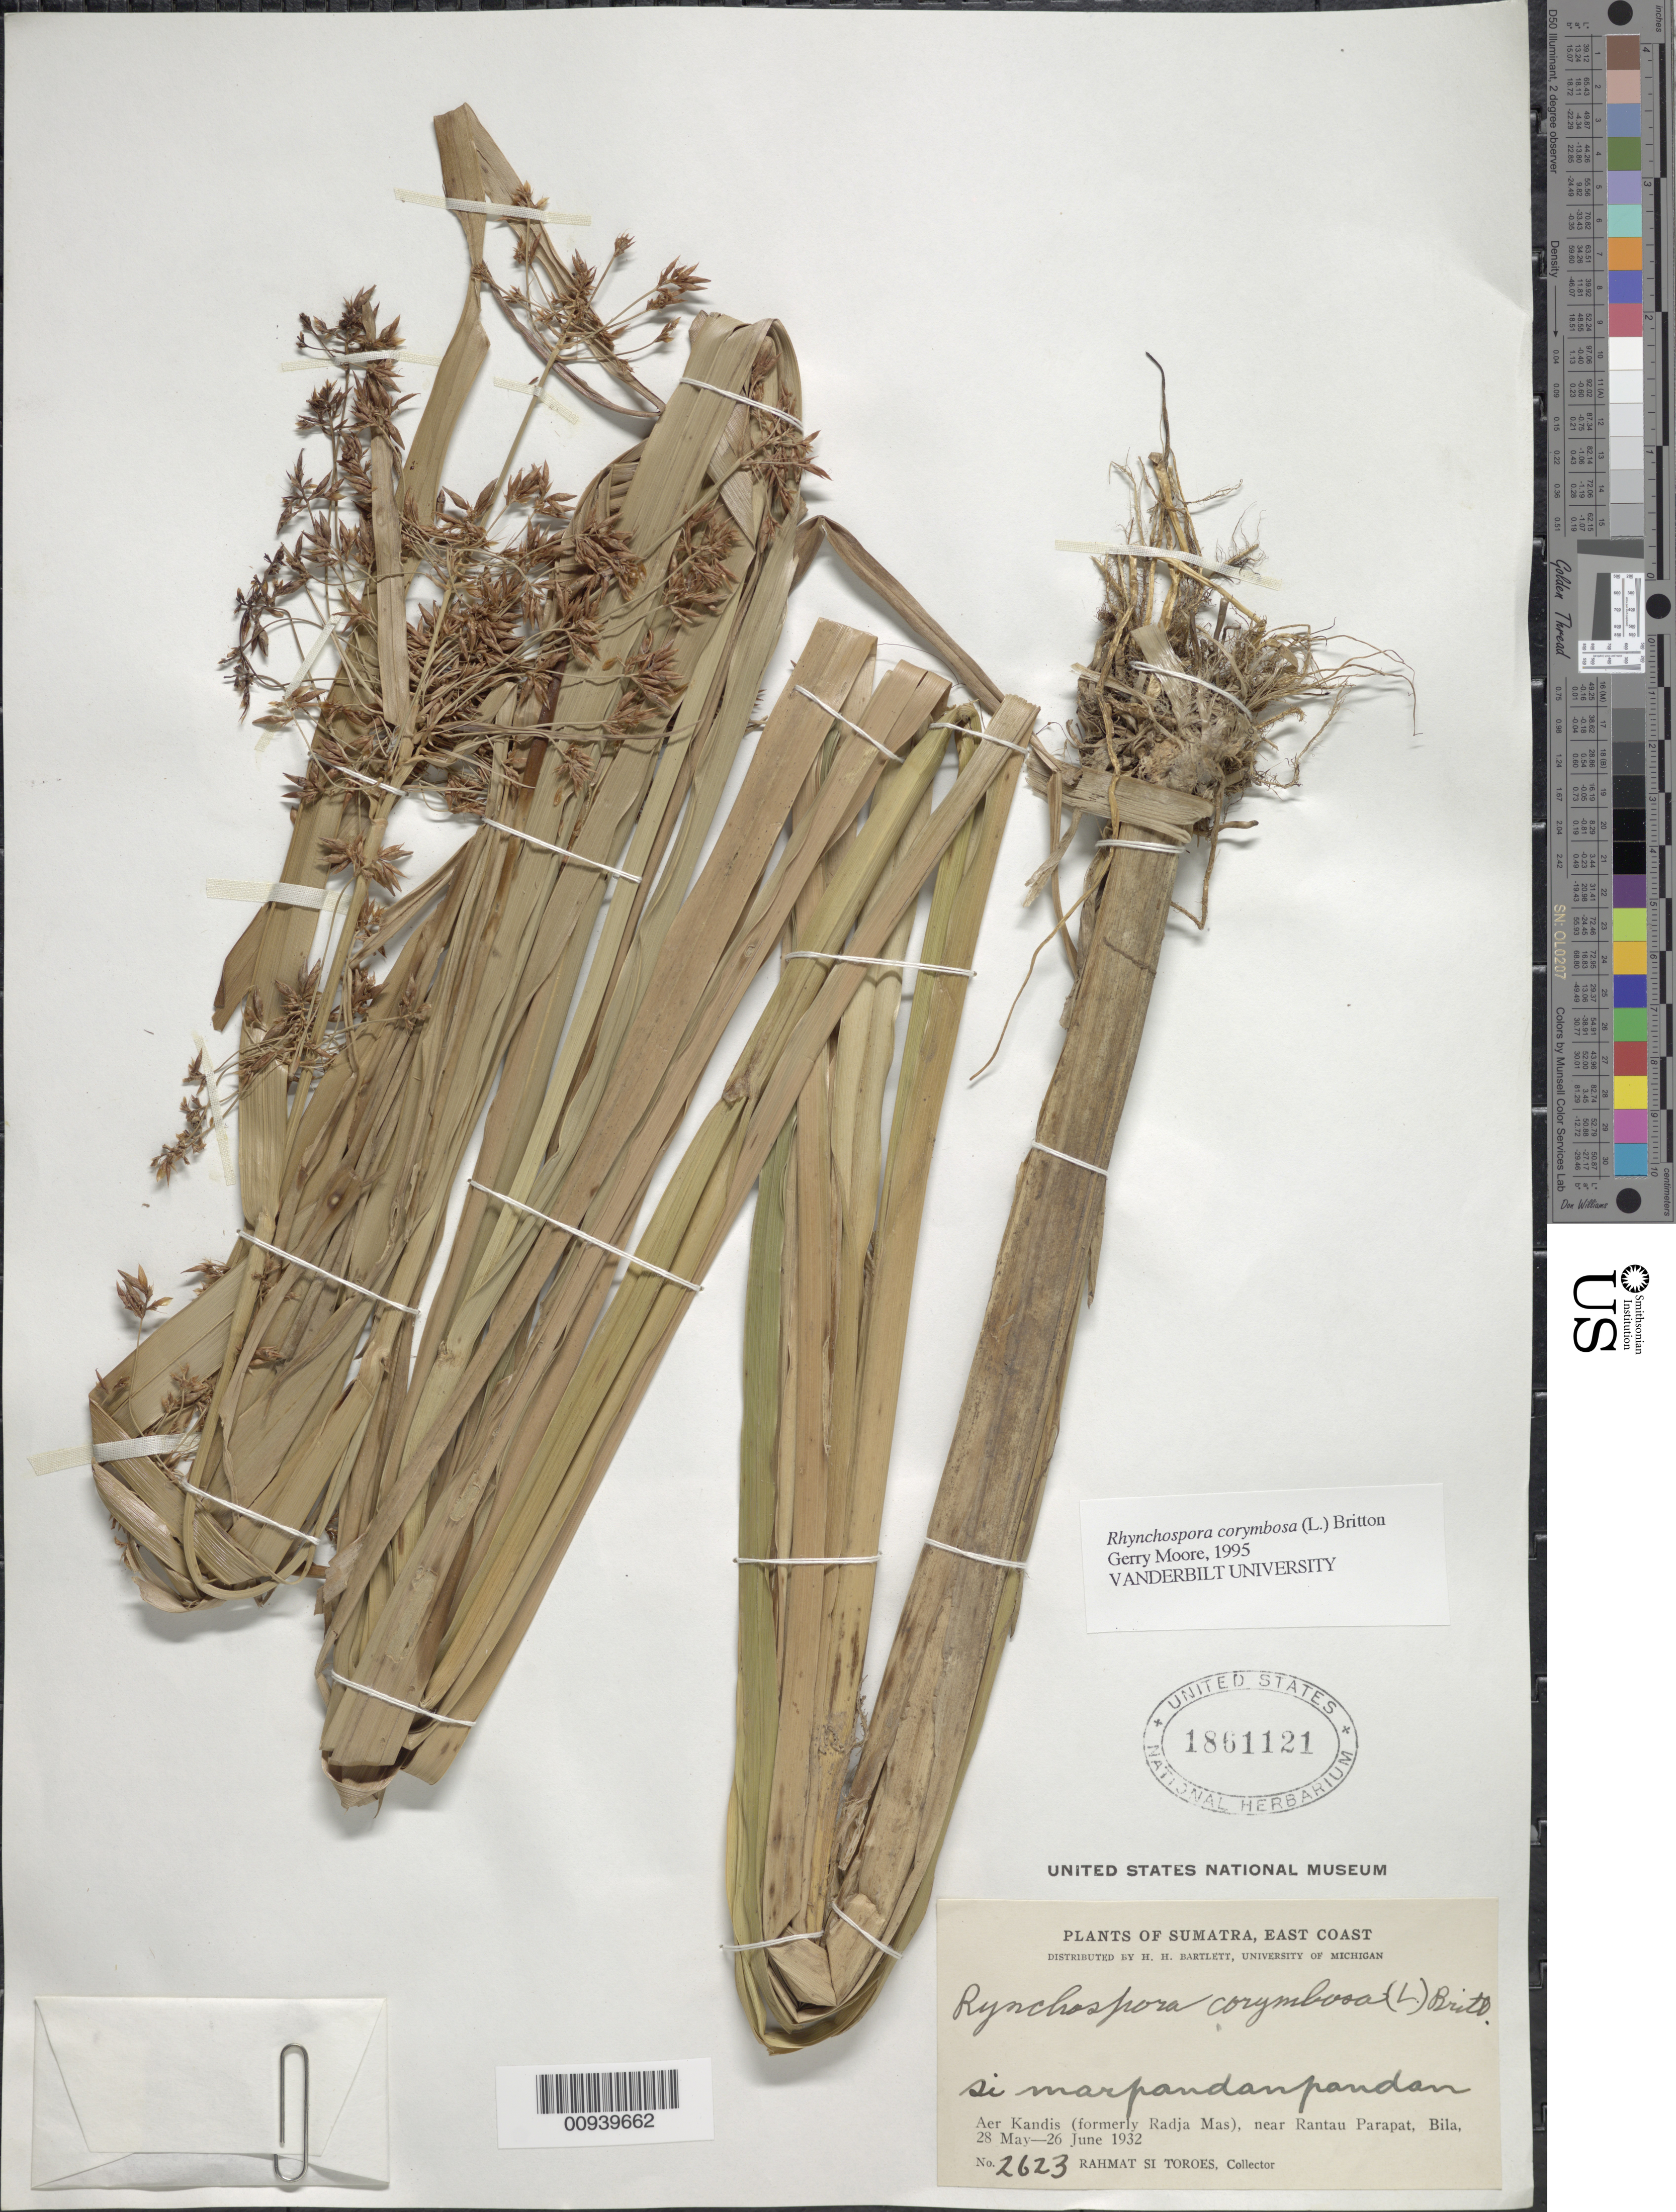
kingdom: Plantae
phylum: Tracheophyta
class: Liliopsida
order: Poales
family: Cyperaceae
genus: Rhynchospora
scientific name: Rhynchospora corymbosa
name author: (L.) Britton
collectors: Rahmat Si Boeea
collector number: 2623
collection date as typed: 28 May 1932 to 26 Jun 1932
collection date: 1932-05-28/1932-06-26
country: Indonesia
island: Sumatra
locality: Aer Kandis, near Rantau Parapat, Bila.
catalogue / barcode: US 1861121